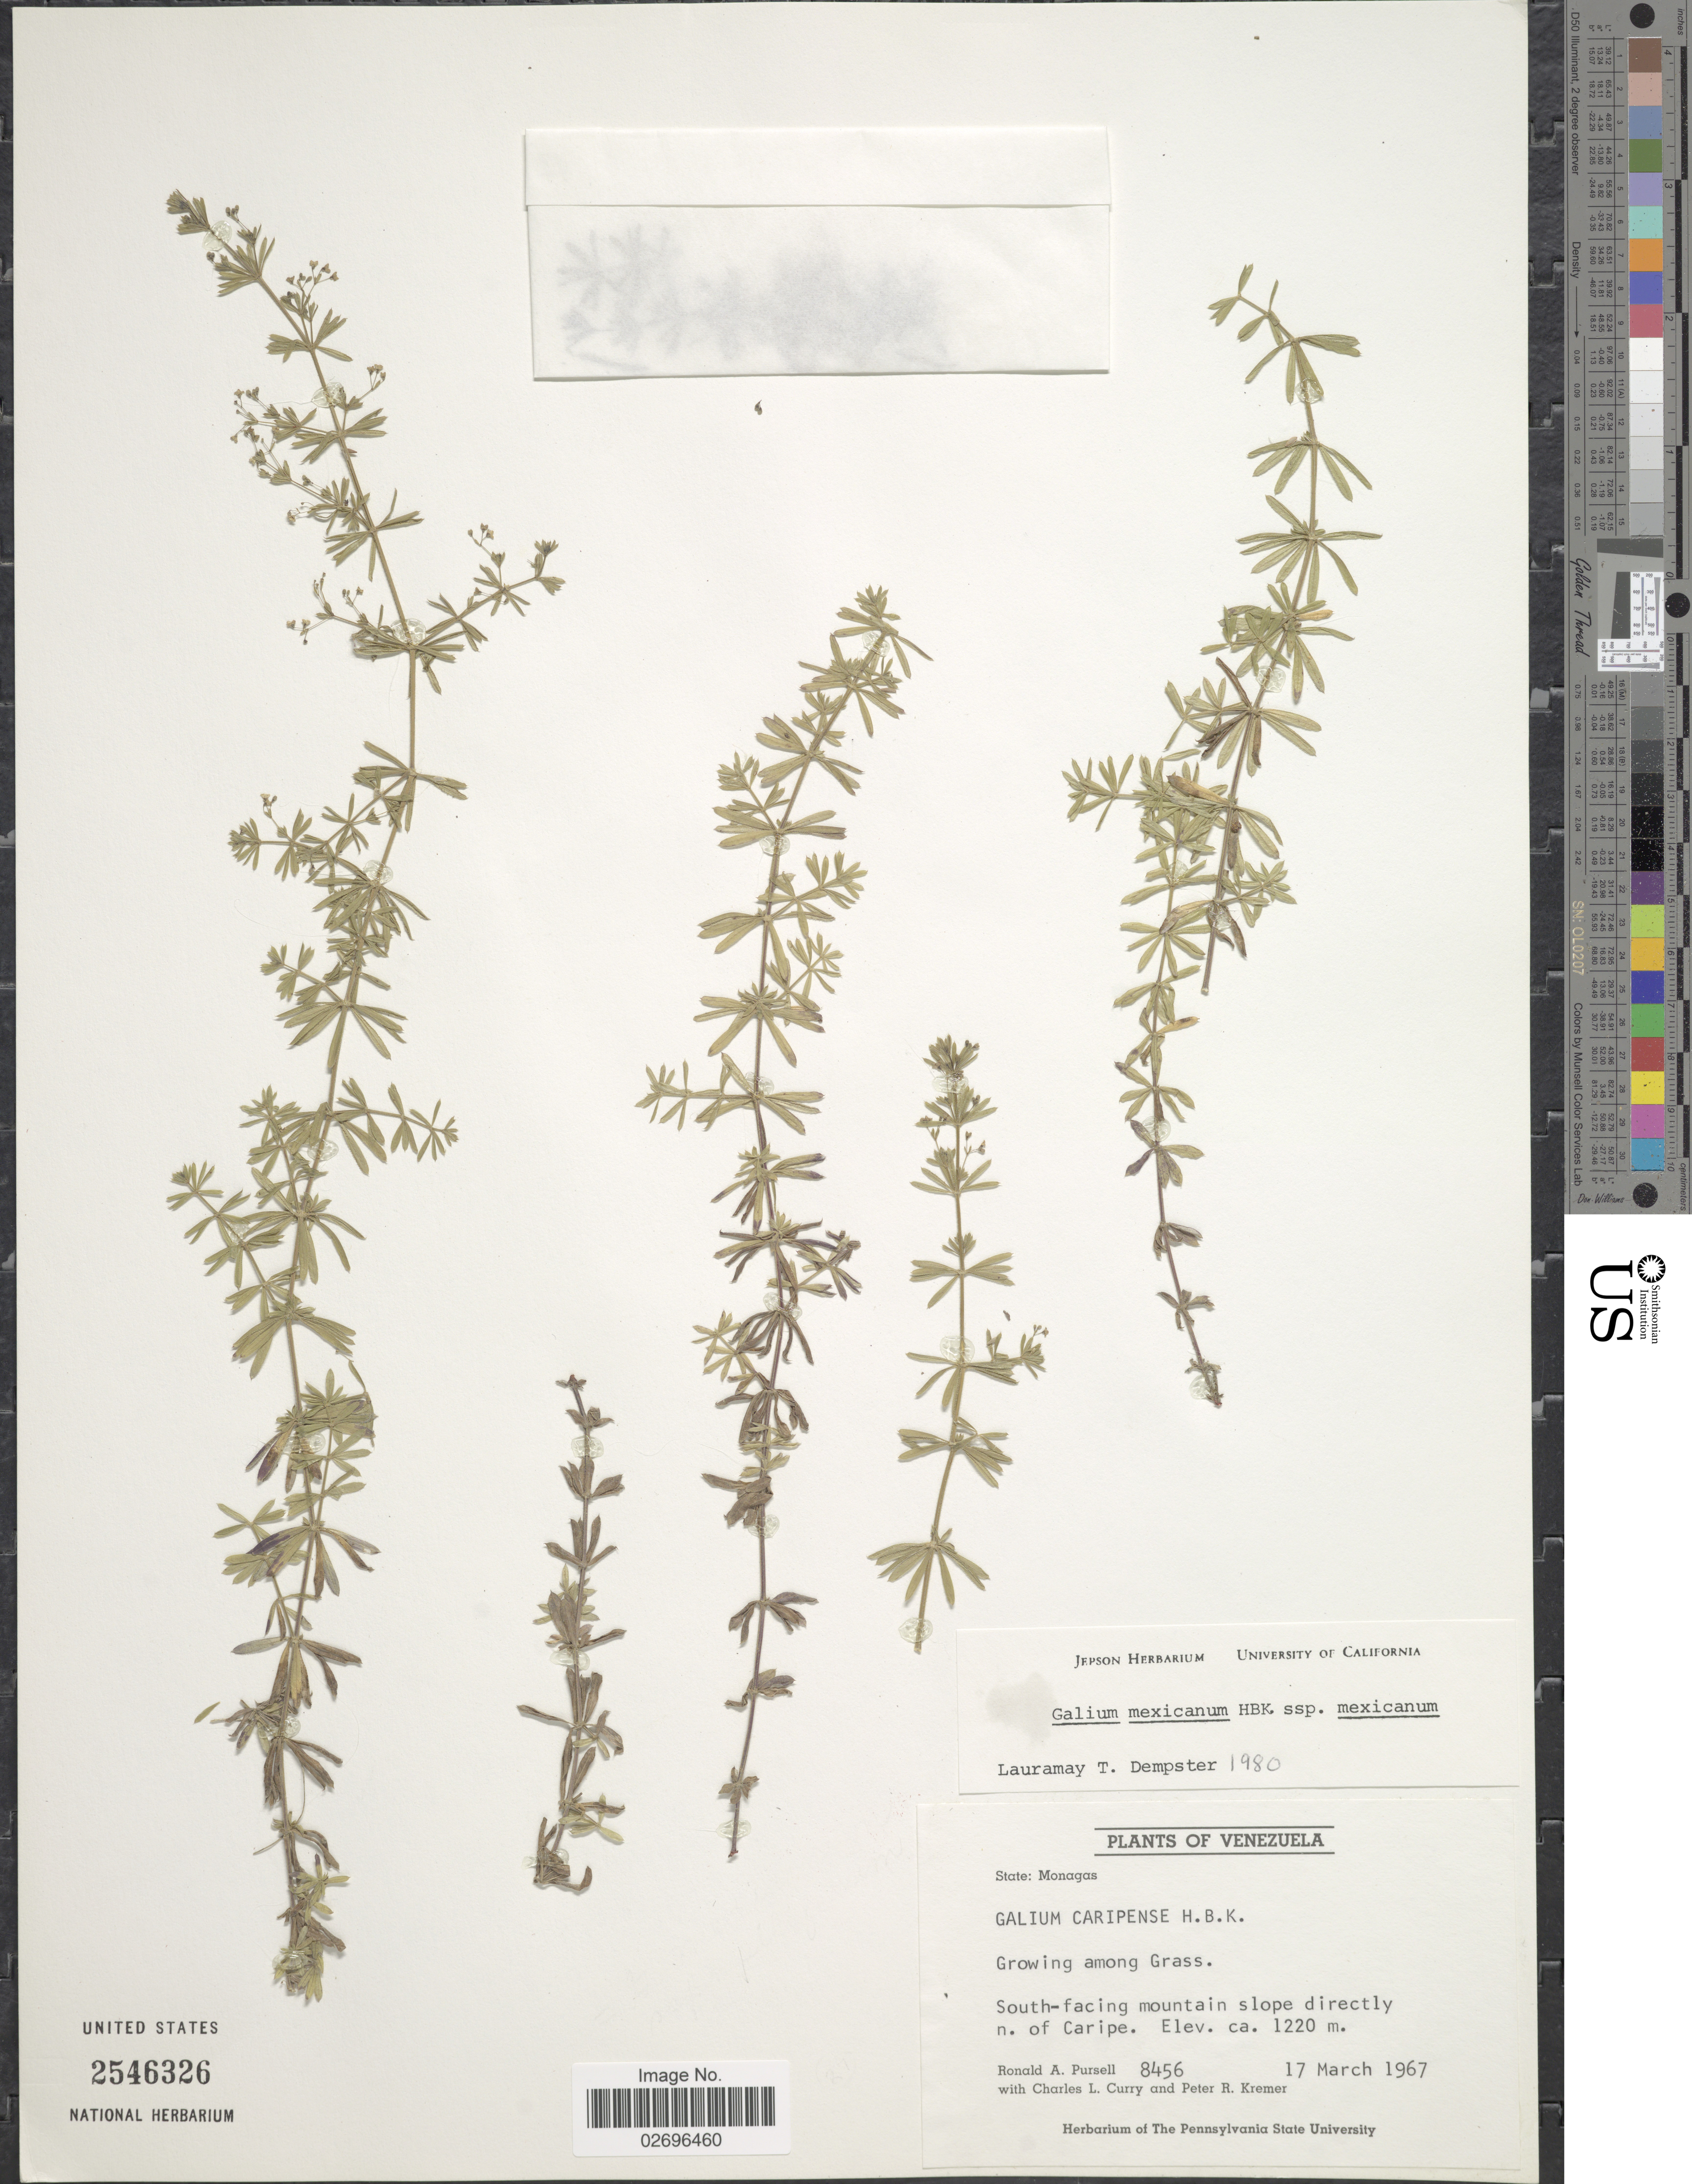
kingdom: Plantae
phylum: Tracheophyta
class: Magnoliopsida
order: Gentianales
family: Rubiaceae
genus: Galium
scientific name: Galium mexicanum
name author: Kunth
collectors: R. A. Pursell, C. L. Curry & P. Kremer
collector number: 8456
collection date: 1967-03-17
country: Venezuela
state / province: Monagas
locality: North-facing mountain slope directly n. of Caripe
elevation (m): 1220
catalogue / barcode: US 2546326